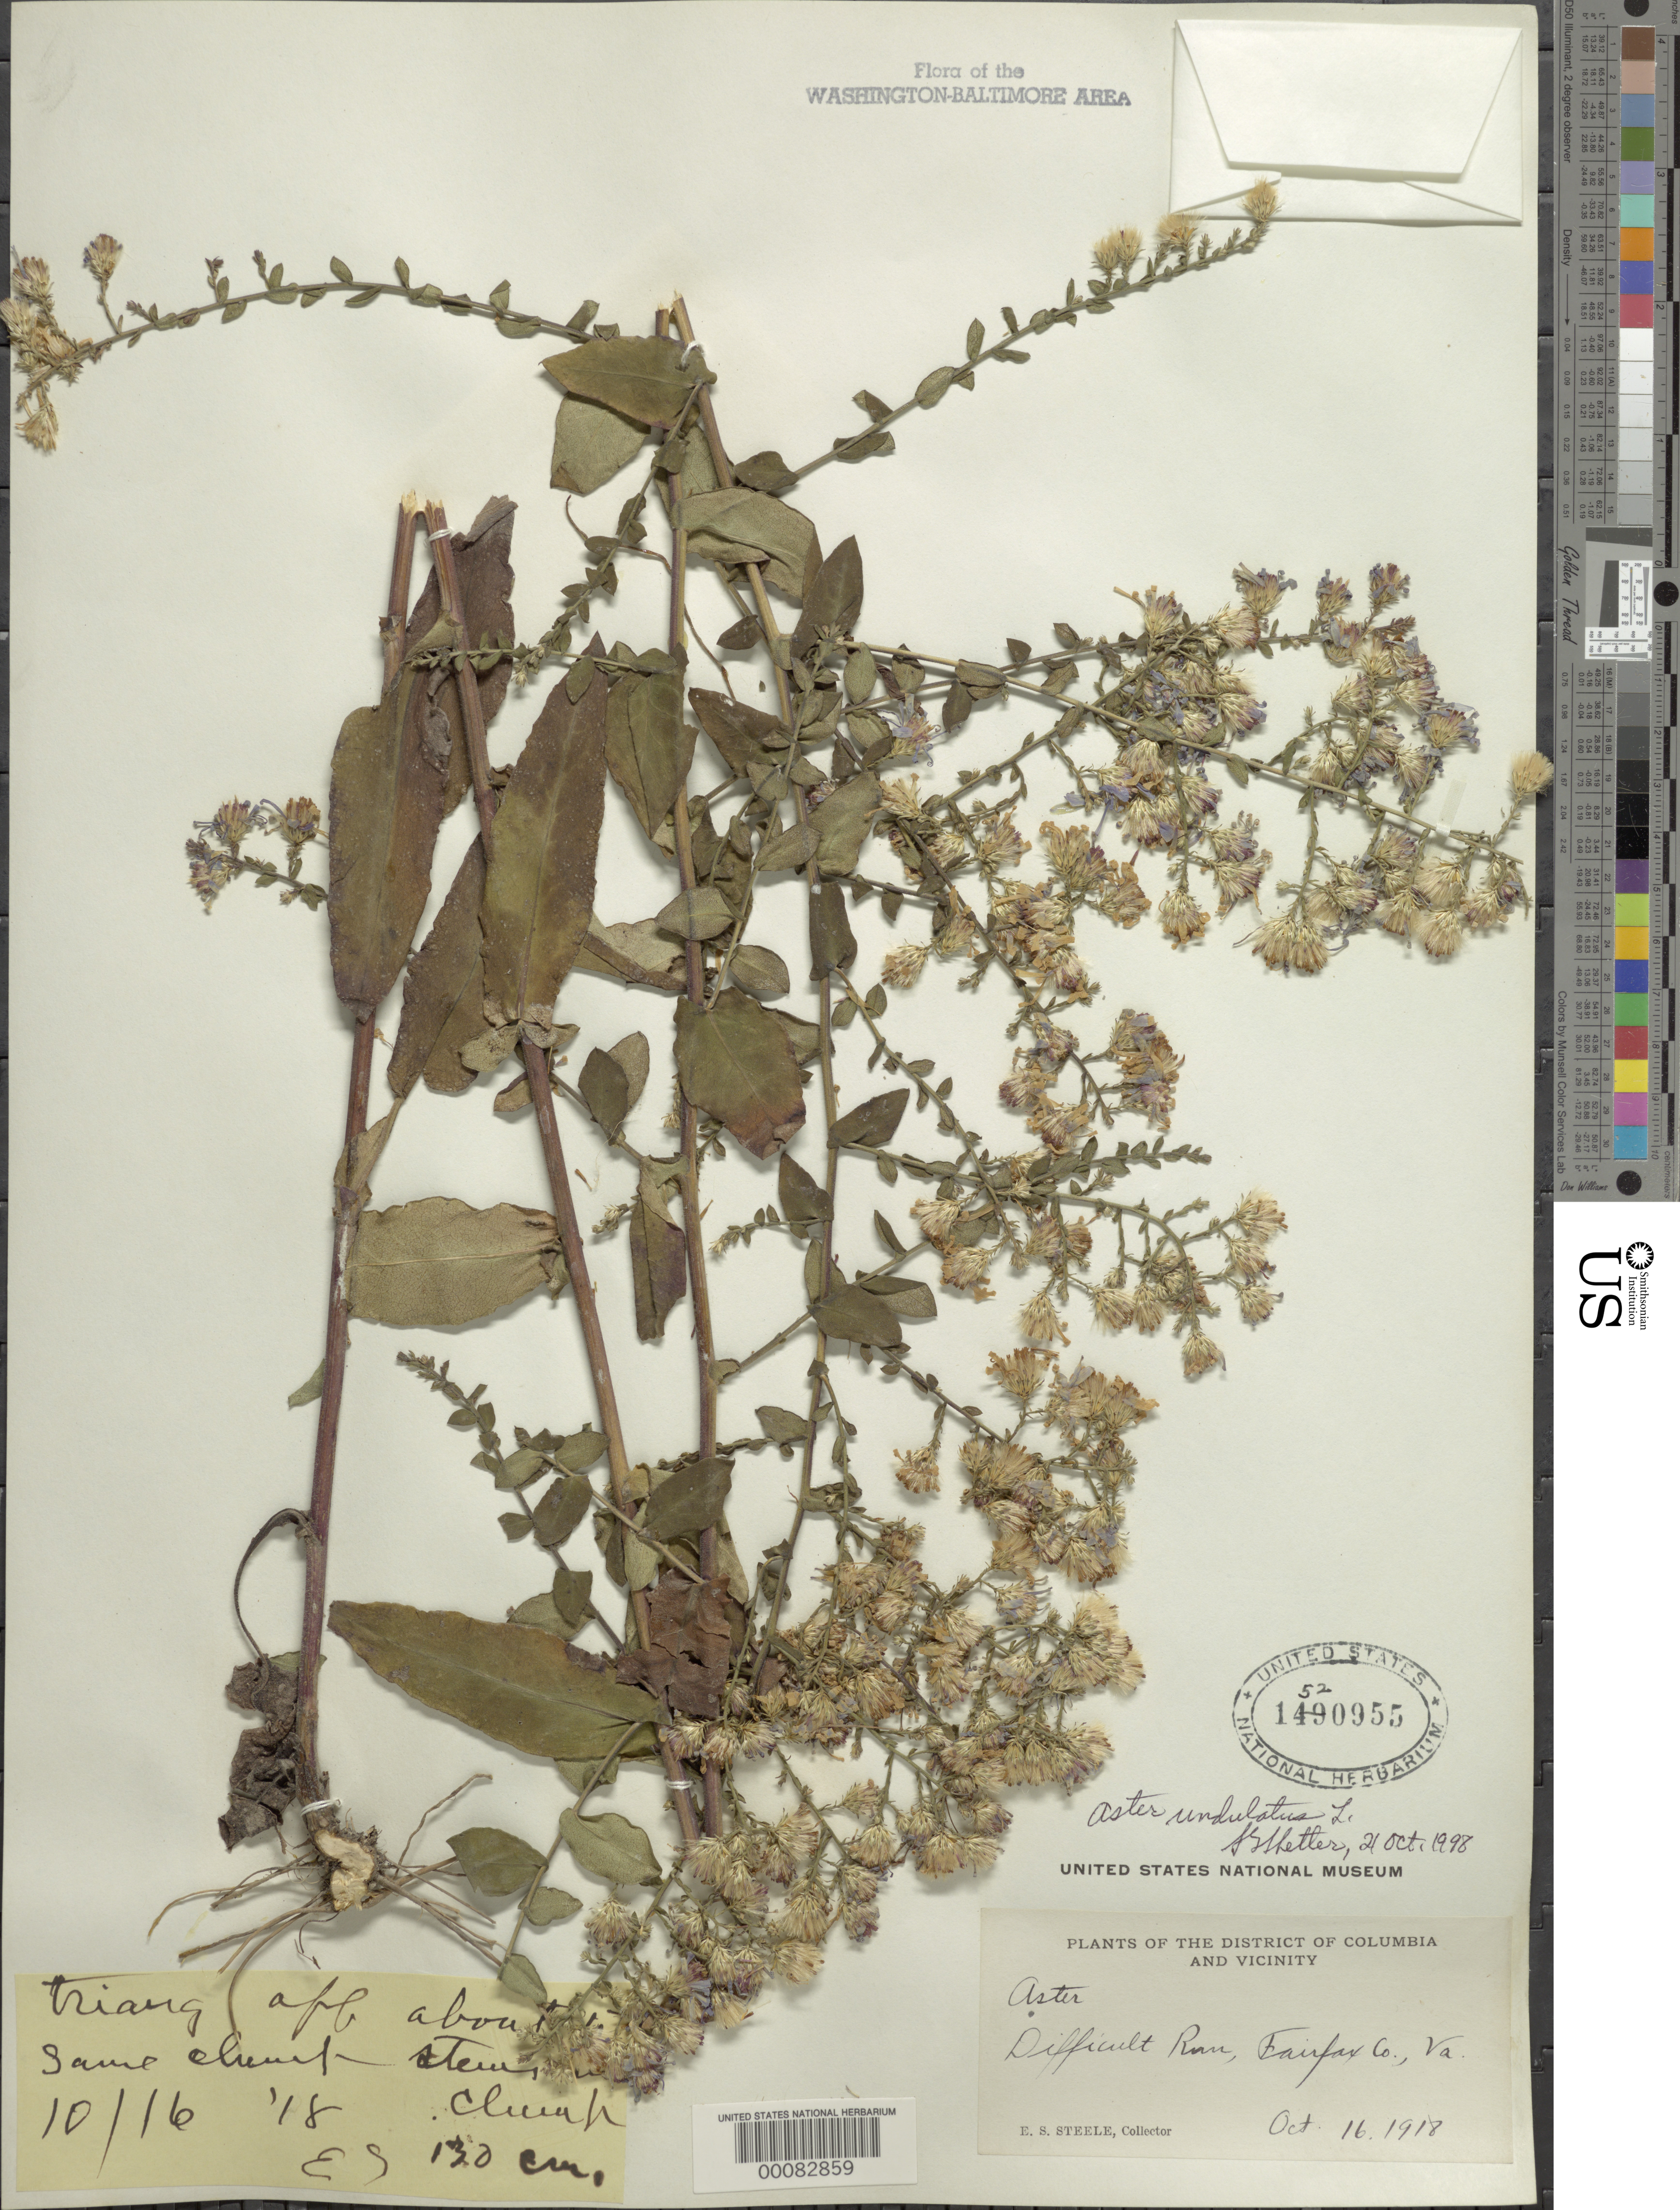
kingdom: Plantae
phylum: Tracheophyta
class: Magnoliopsida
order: Asterales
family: Asteraceae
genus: Symphyotrichum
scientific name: Symphyotrichum undulatum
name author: (L.) G.L. Nesom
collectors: E. Steele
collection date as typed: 16 Oct 1918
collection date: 1918-10-16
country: United States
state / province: Virginia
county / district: Fairfax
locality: Difficult Run C. & O. Canal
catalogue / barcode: US 1520955